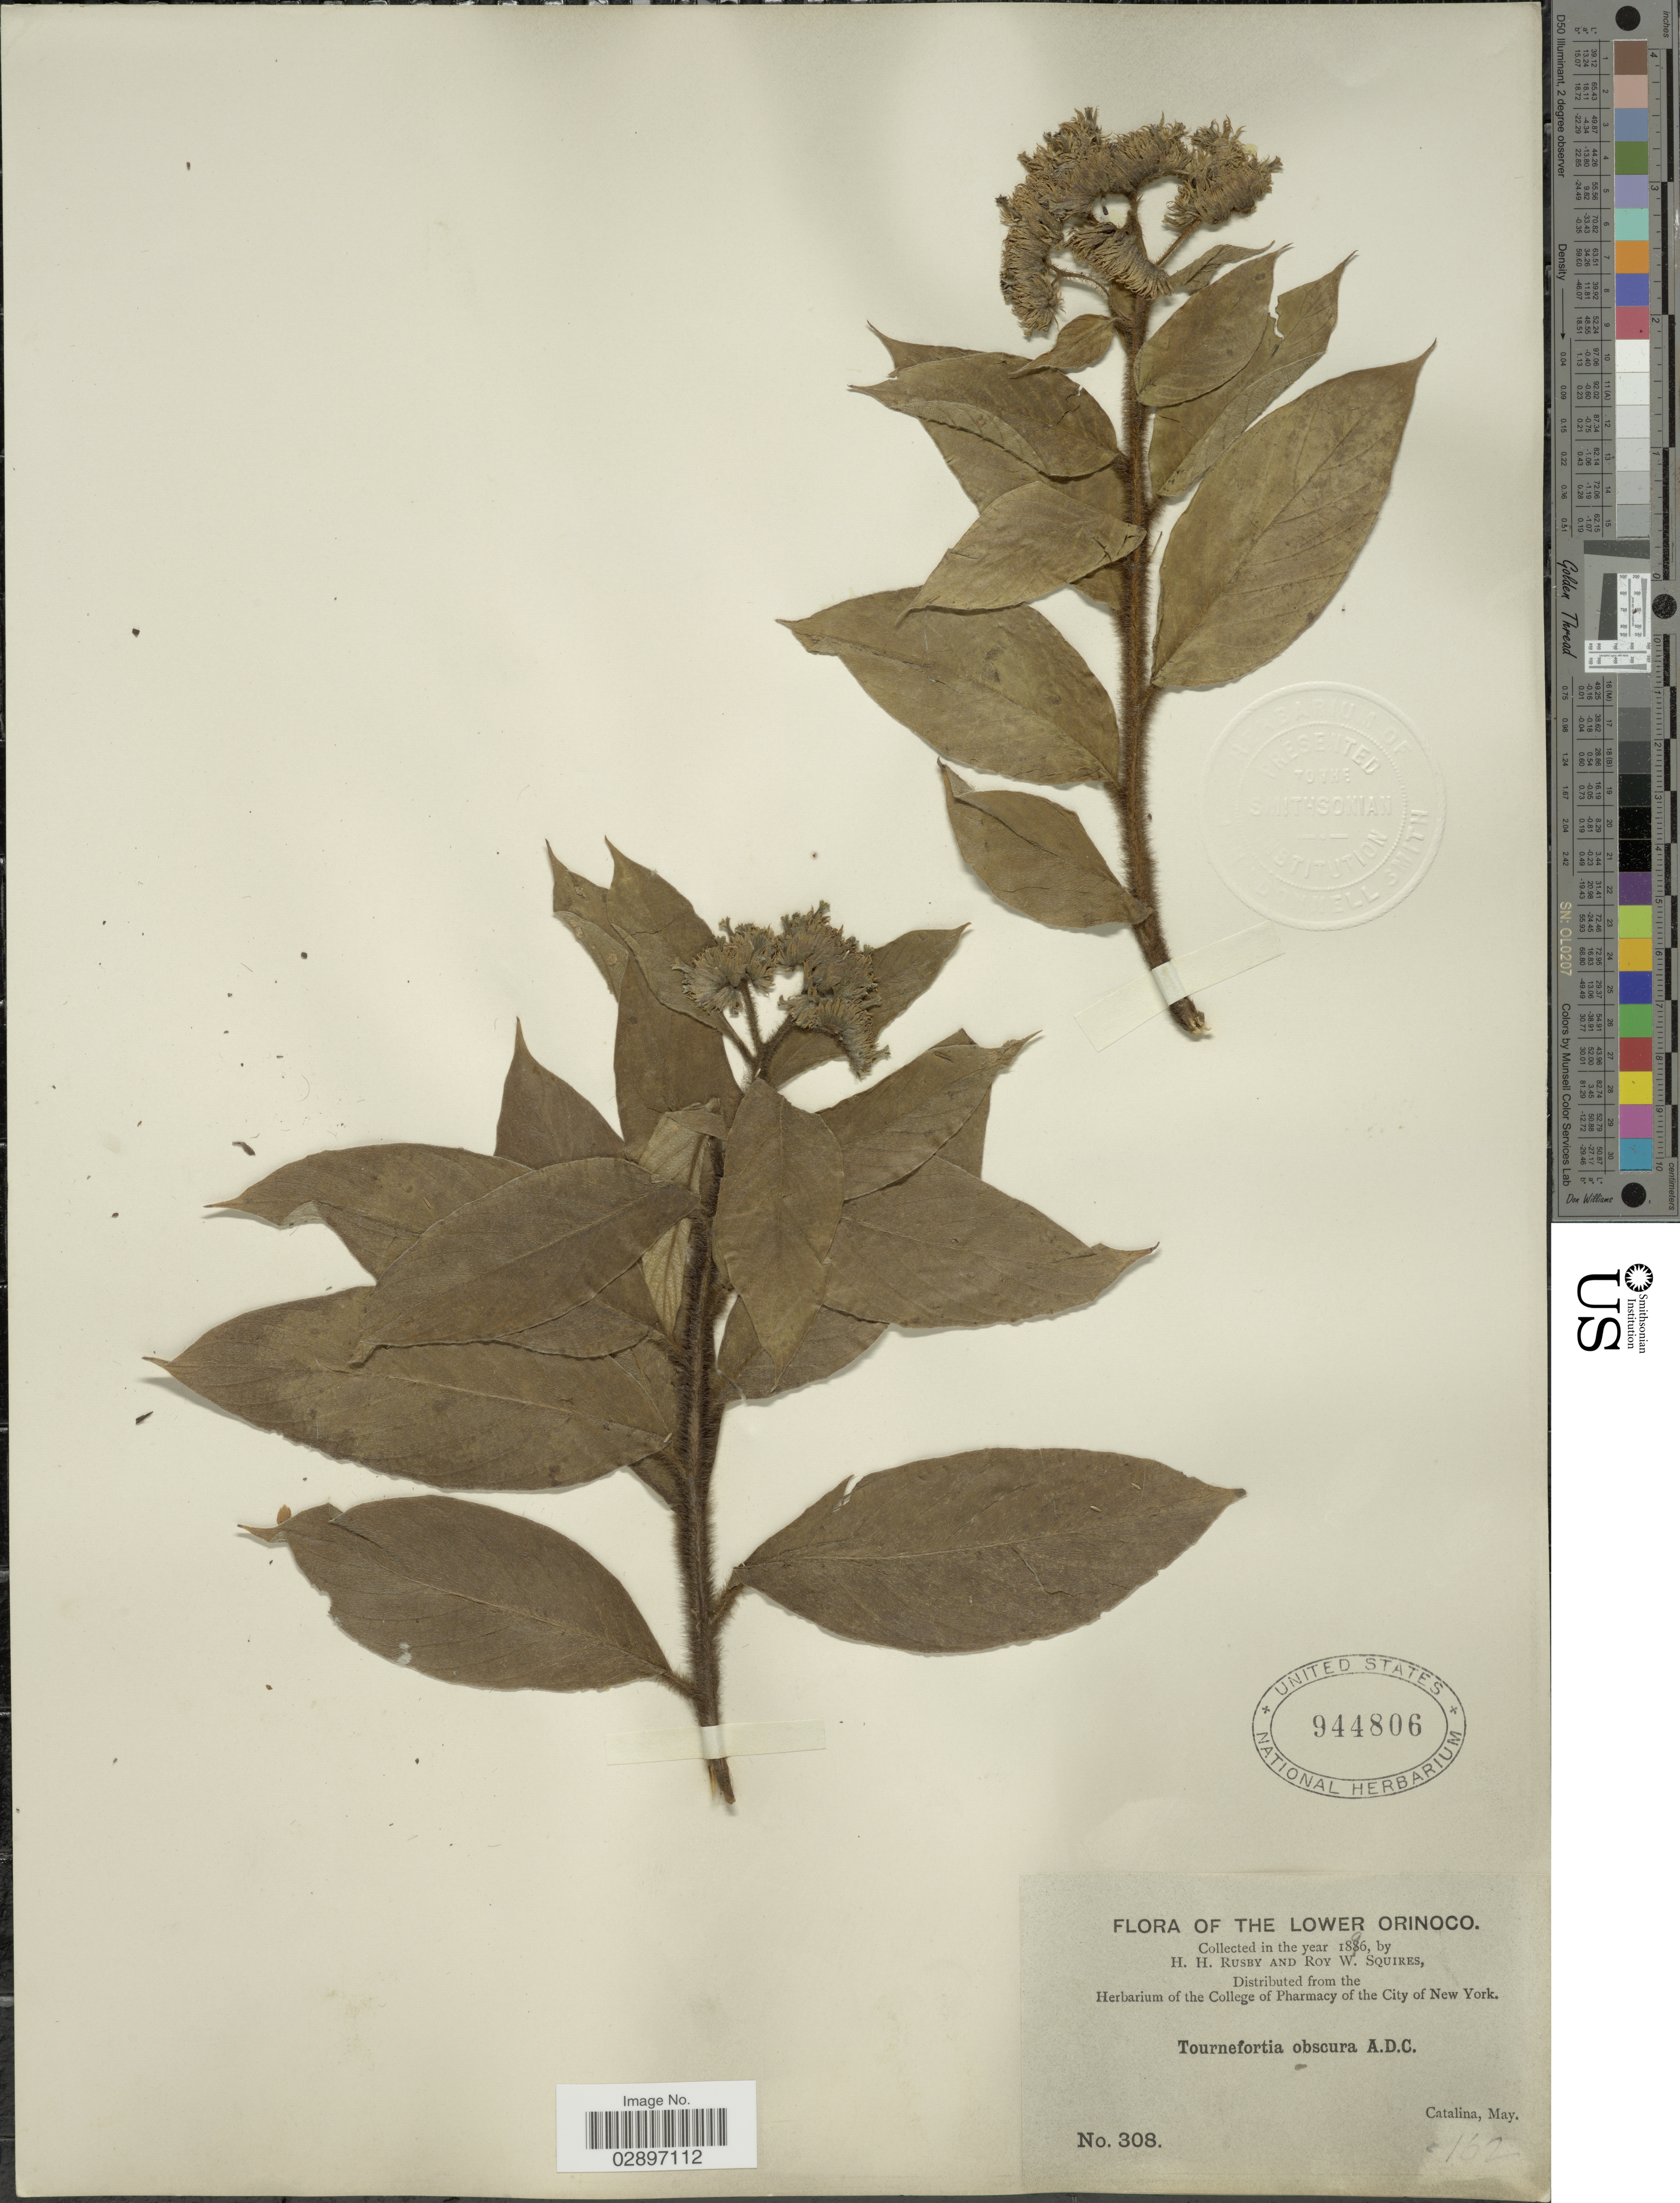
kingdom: Plantae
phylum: Tracheophyta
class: Magnoliopsida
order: Boraginales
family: Heliotropiaceae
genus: Tournefortia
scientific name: Tournefortia cuspidata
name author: Kunth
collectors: H. H. Rusby & R. Squires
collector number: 308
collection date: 1896-05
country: Venezuela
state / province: Delta Amacuro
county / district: Tucupita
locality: Lower Orinoco, Santa Catalina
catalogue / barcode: US 944806